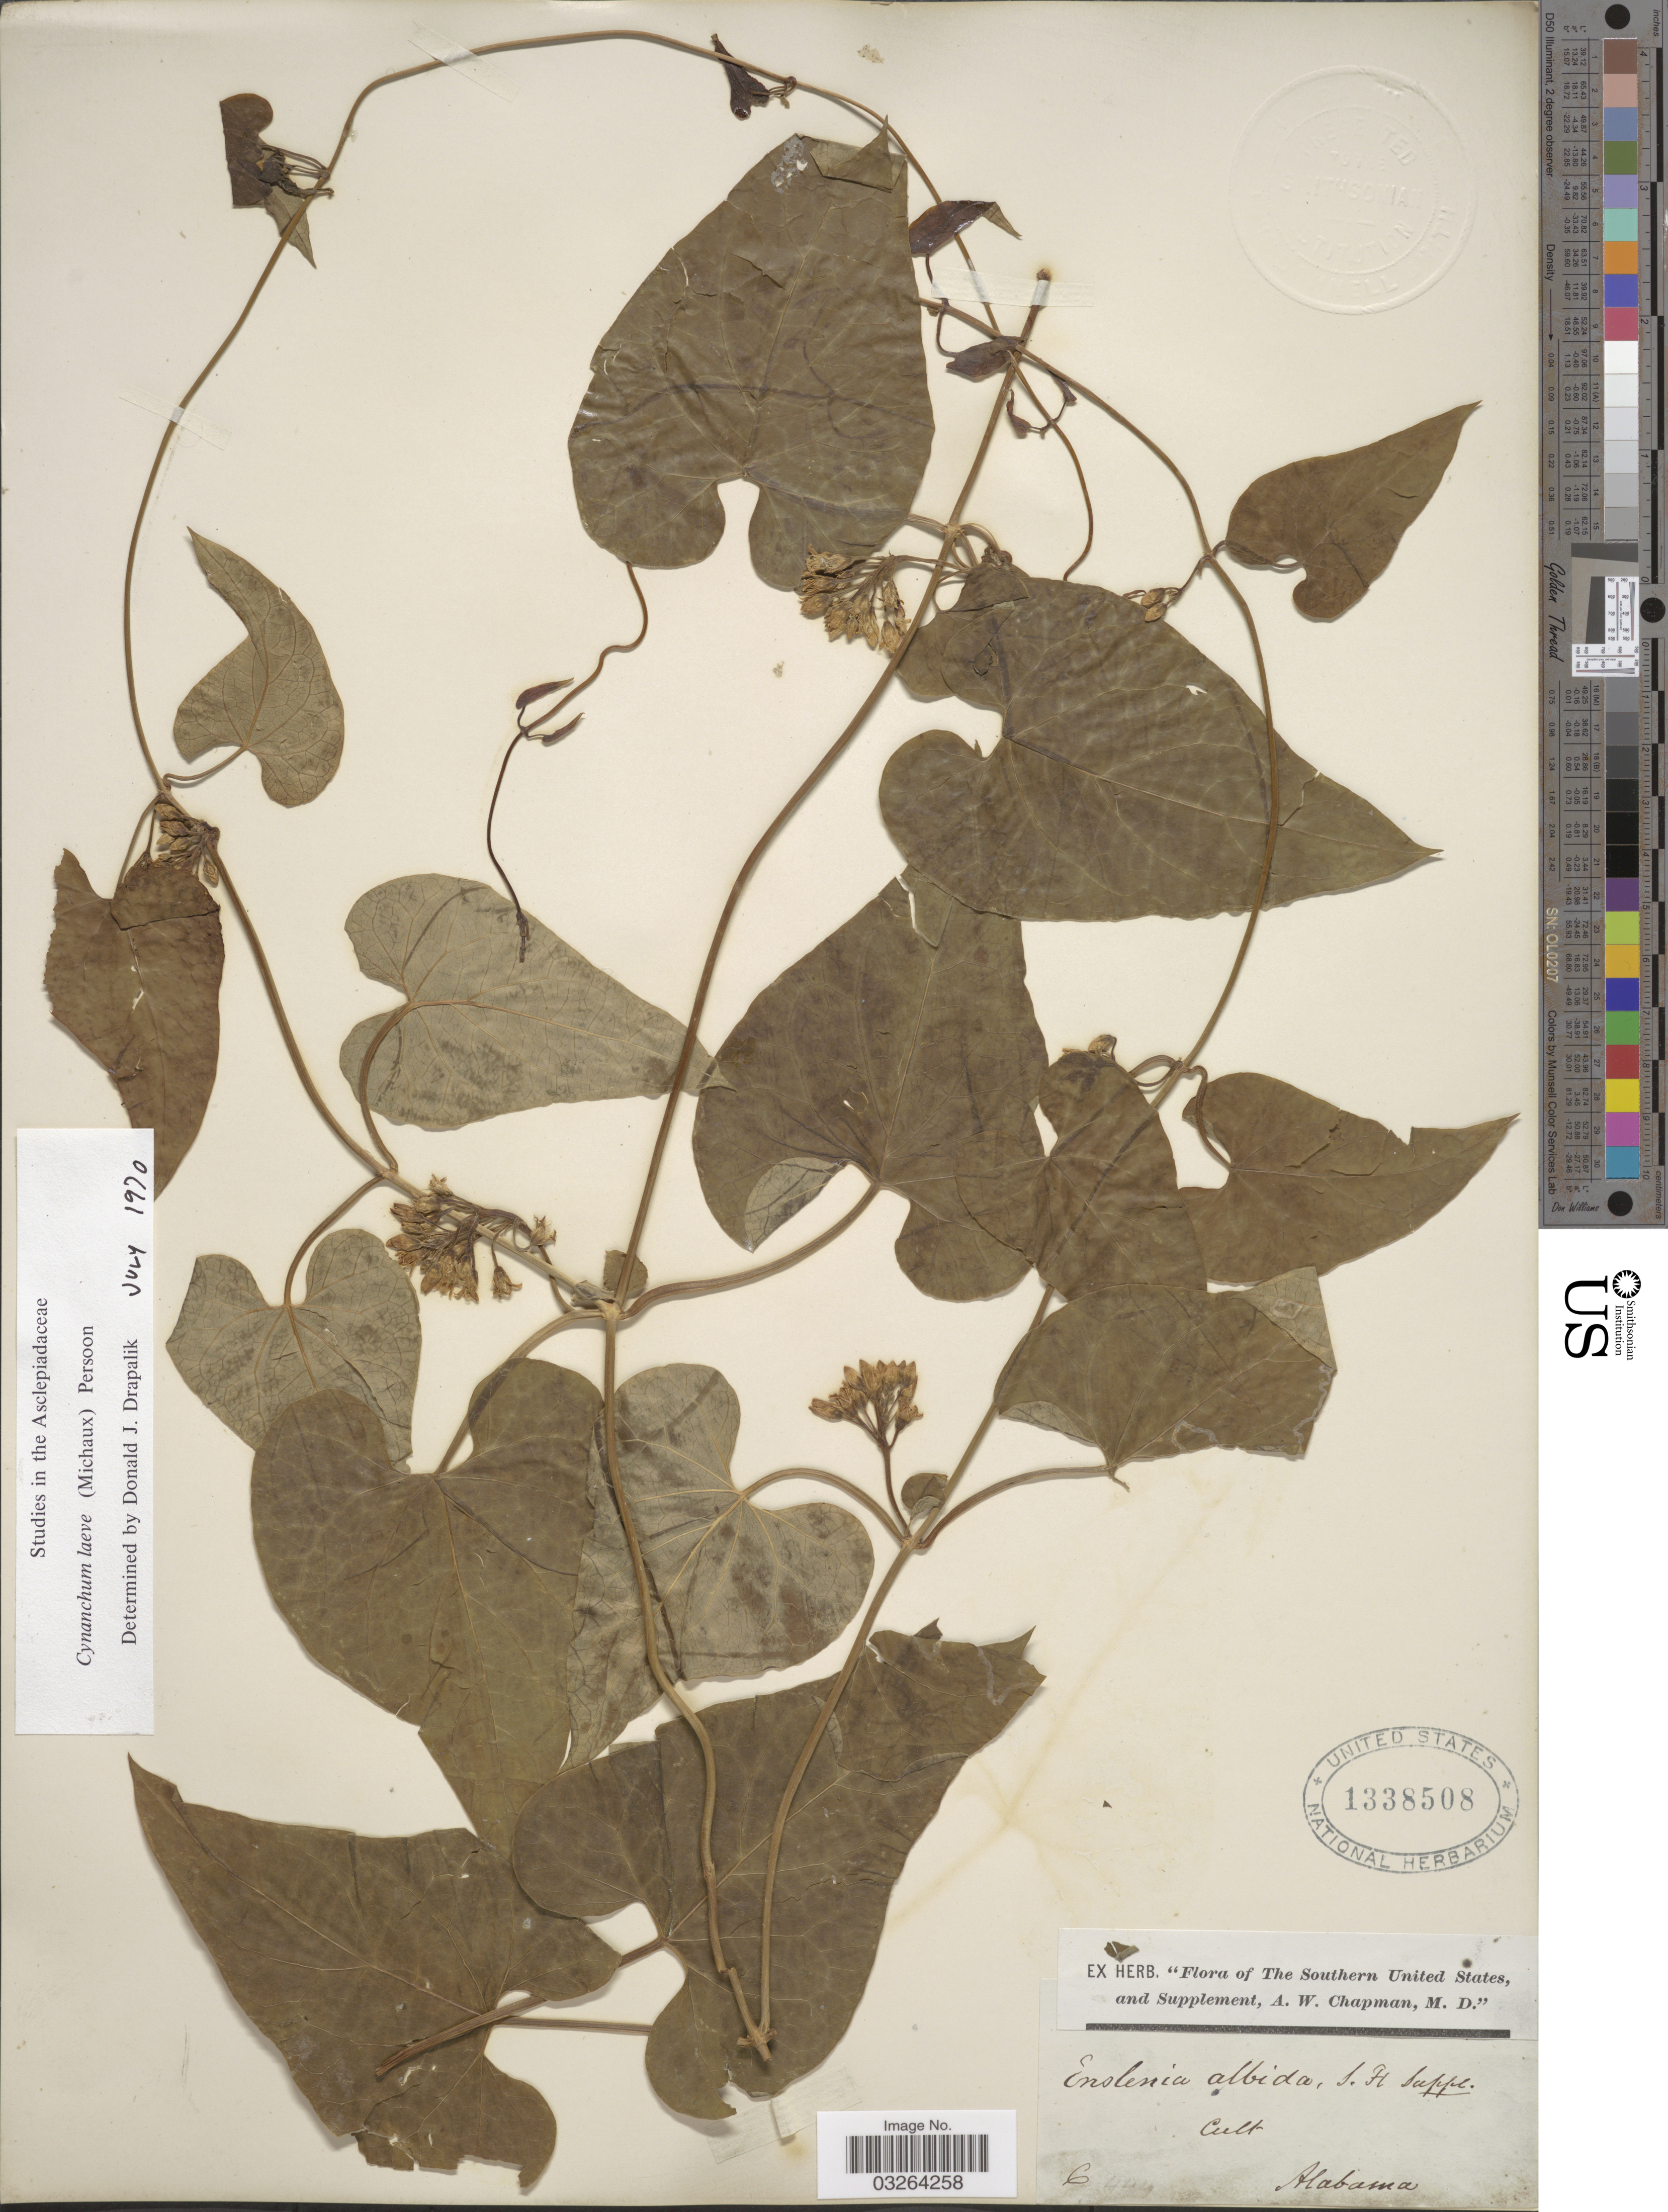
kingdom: Plantae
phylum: Tracheophyta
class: Magnoliopsida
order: Gentianales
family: Apocynaceae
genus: Cynanchum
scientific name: Cynanchum laeve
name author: (Michx.) Pers.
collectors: A. W. Chapman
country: United States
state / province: Alabama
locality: The Southern United States, and Supplement.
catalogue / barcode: US 1338508